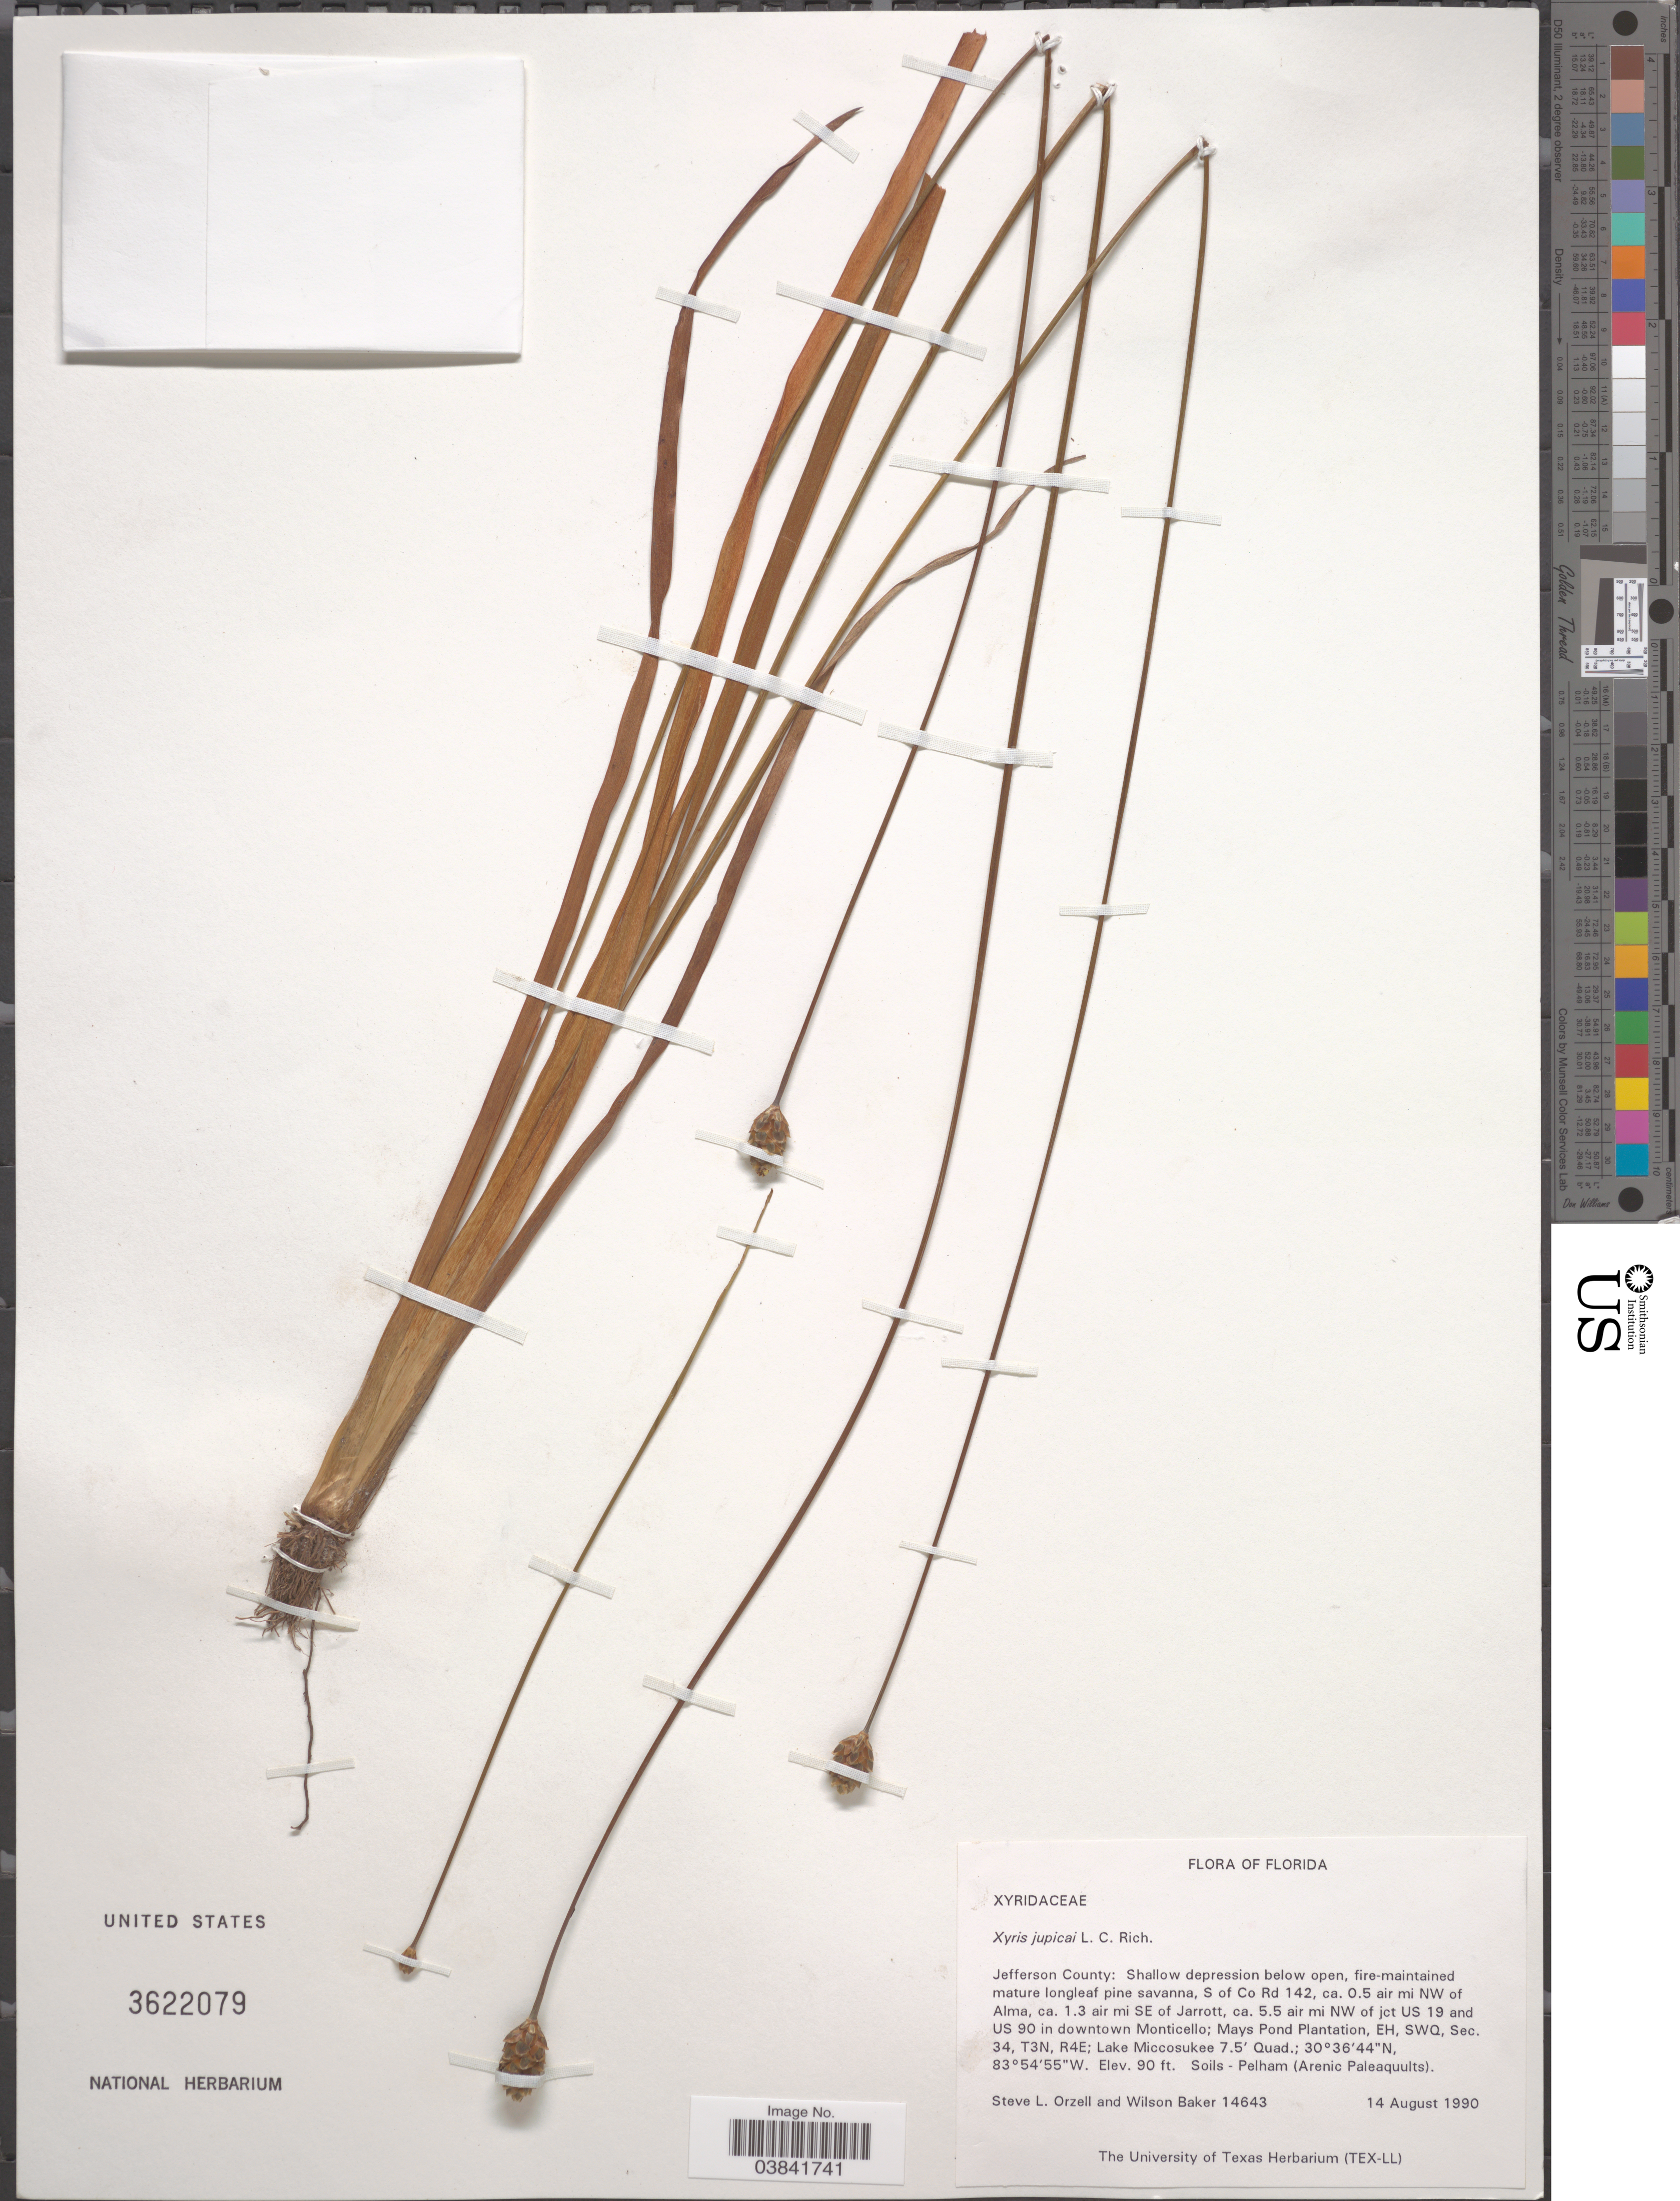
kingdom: Plantae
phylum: Tracheophyta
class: Liliopsida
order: Poales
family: Xyridaceae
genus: Xyris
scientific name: Xyris jupicai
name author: Rich.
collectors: S. Orzell & W. Baker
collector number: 14643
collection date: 1990-08-14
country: United States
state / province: Florida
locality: Jefferson County: Shallow depression below open, fire-maintained mature longleaf pine savanna, S of Co Rd 142, ca. 0.5 air mi NW of Alma, ca. 1.3 air mi SE of Jarrott, ca. 5.5 air mi NW of jct US 19 and US90 in downtown Monticello; Mays Pond Plantation, EH, SWQ, Sec. 34, T3N, R4E; Lake Miccosukee 7.5' Quad.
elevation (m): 27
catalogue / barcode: US 3622079